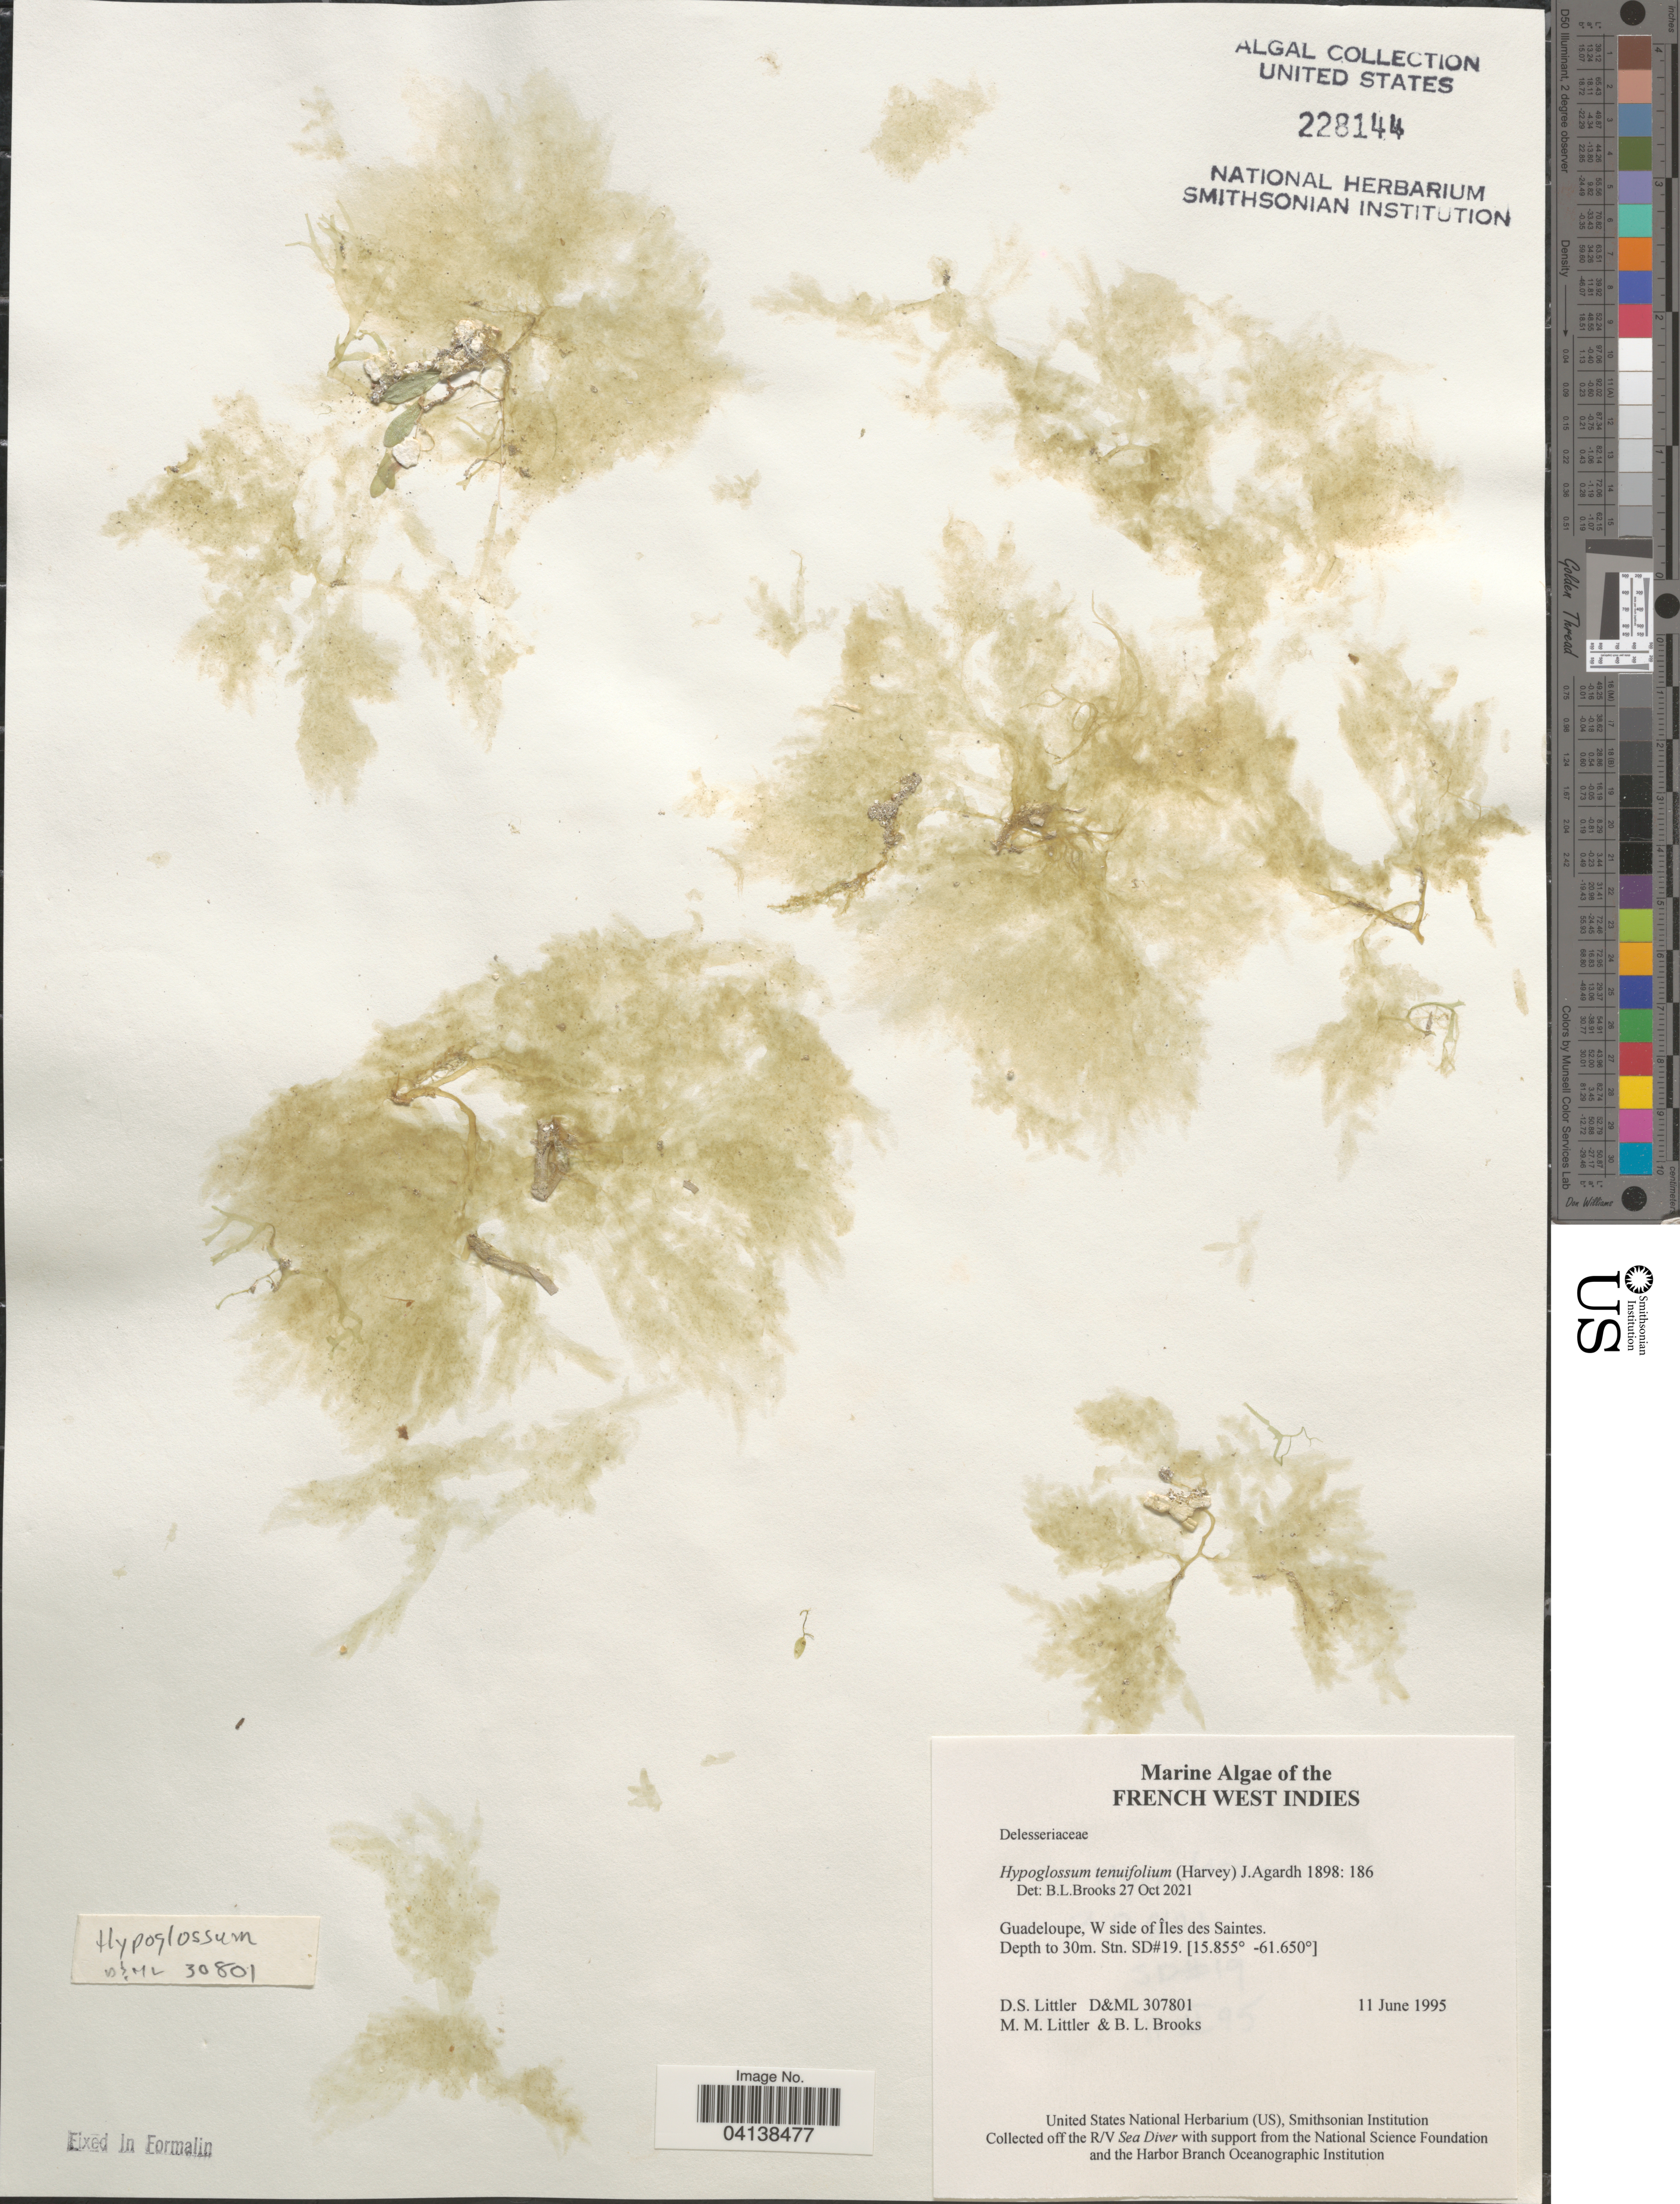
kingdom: Plantae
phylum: Rhodophyta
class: Florideophyceae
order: Ceramiales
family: Delesseriaceae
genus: Hypoglossum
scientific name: Hypoglossum tenuifolium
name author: (Harv.) J. Agardh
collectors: D. S. Littler & B. Brooks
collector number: D&ML 307801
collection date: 1995-06-11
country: Guadeloupe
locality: French West Indies. W side of Îles des Saintes. Stn. SD#19.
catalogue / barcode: US 228144